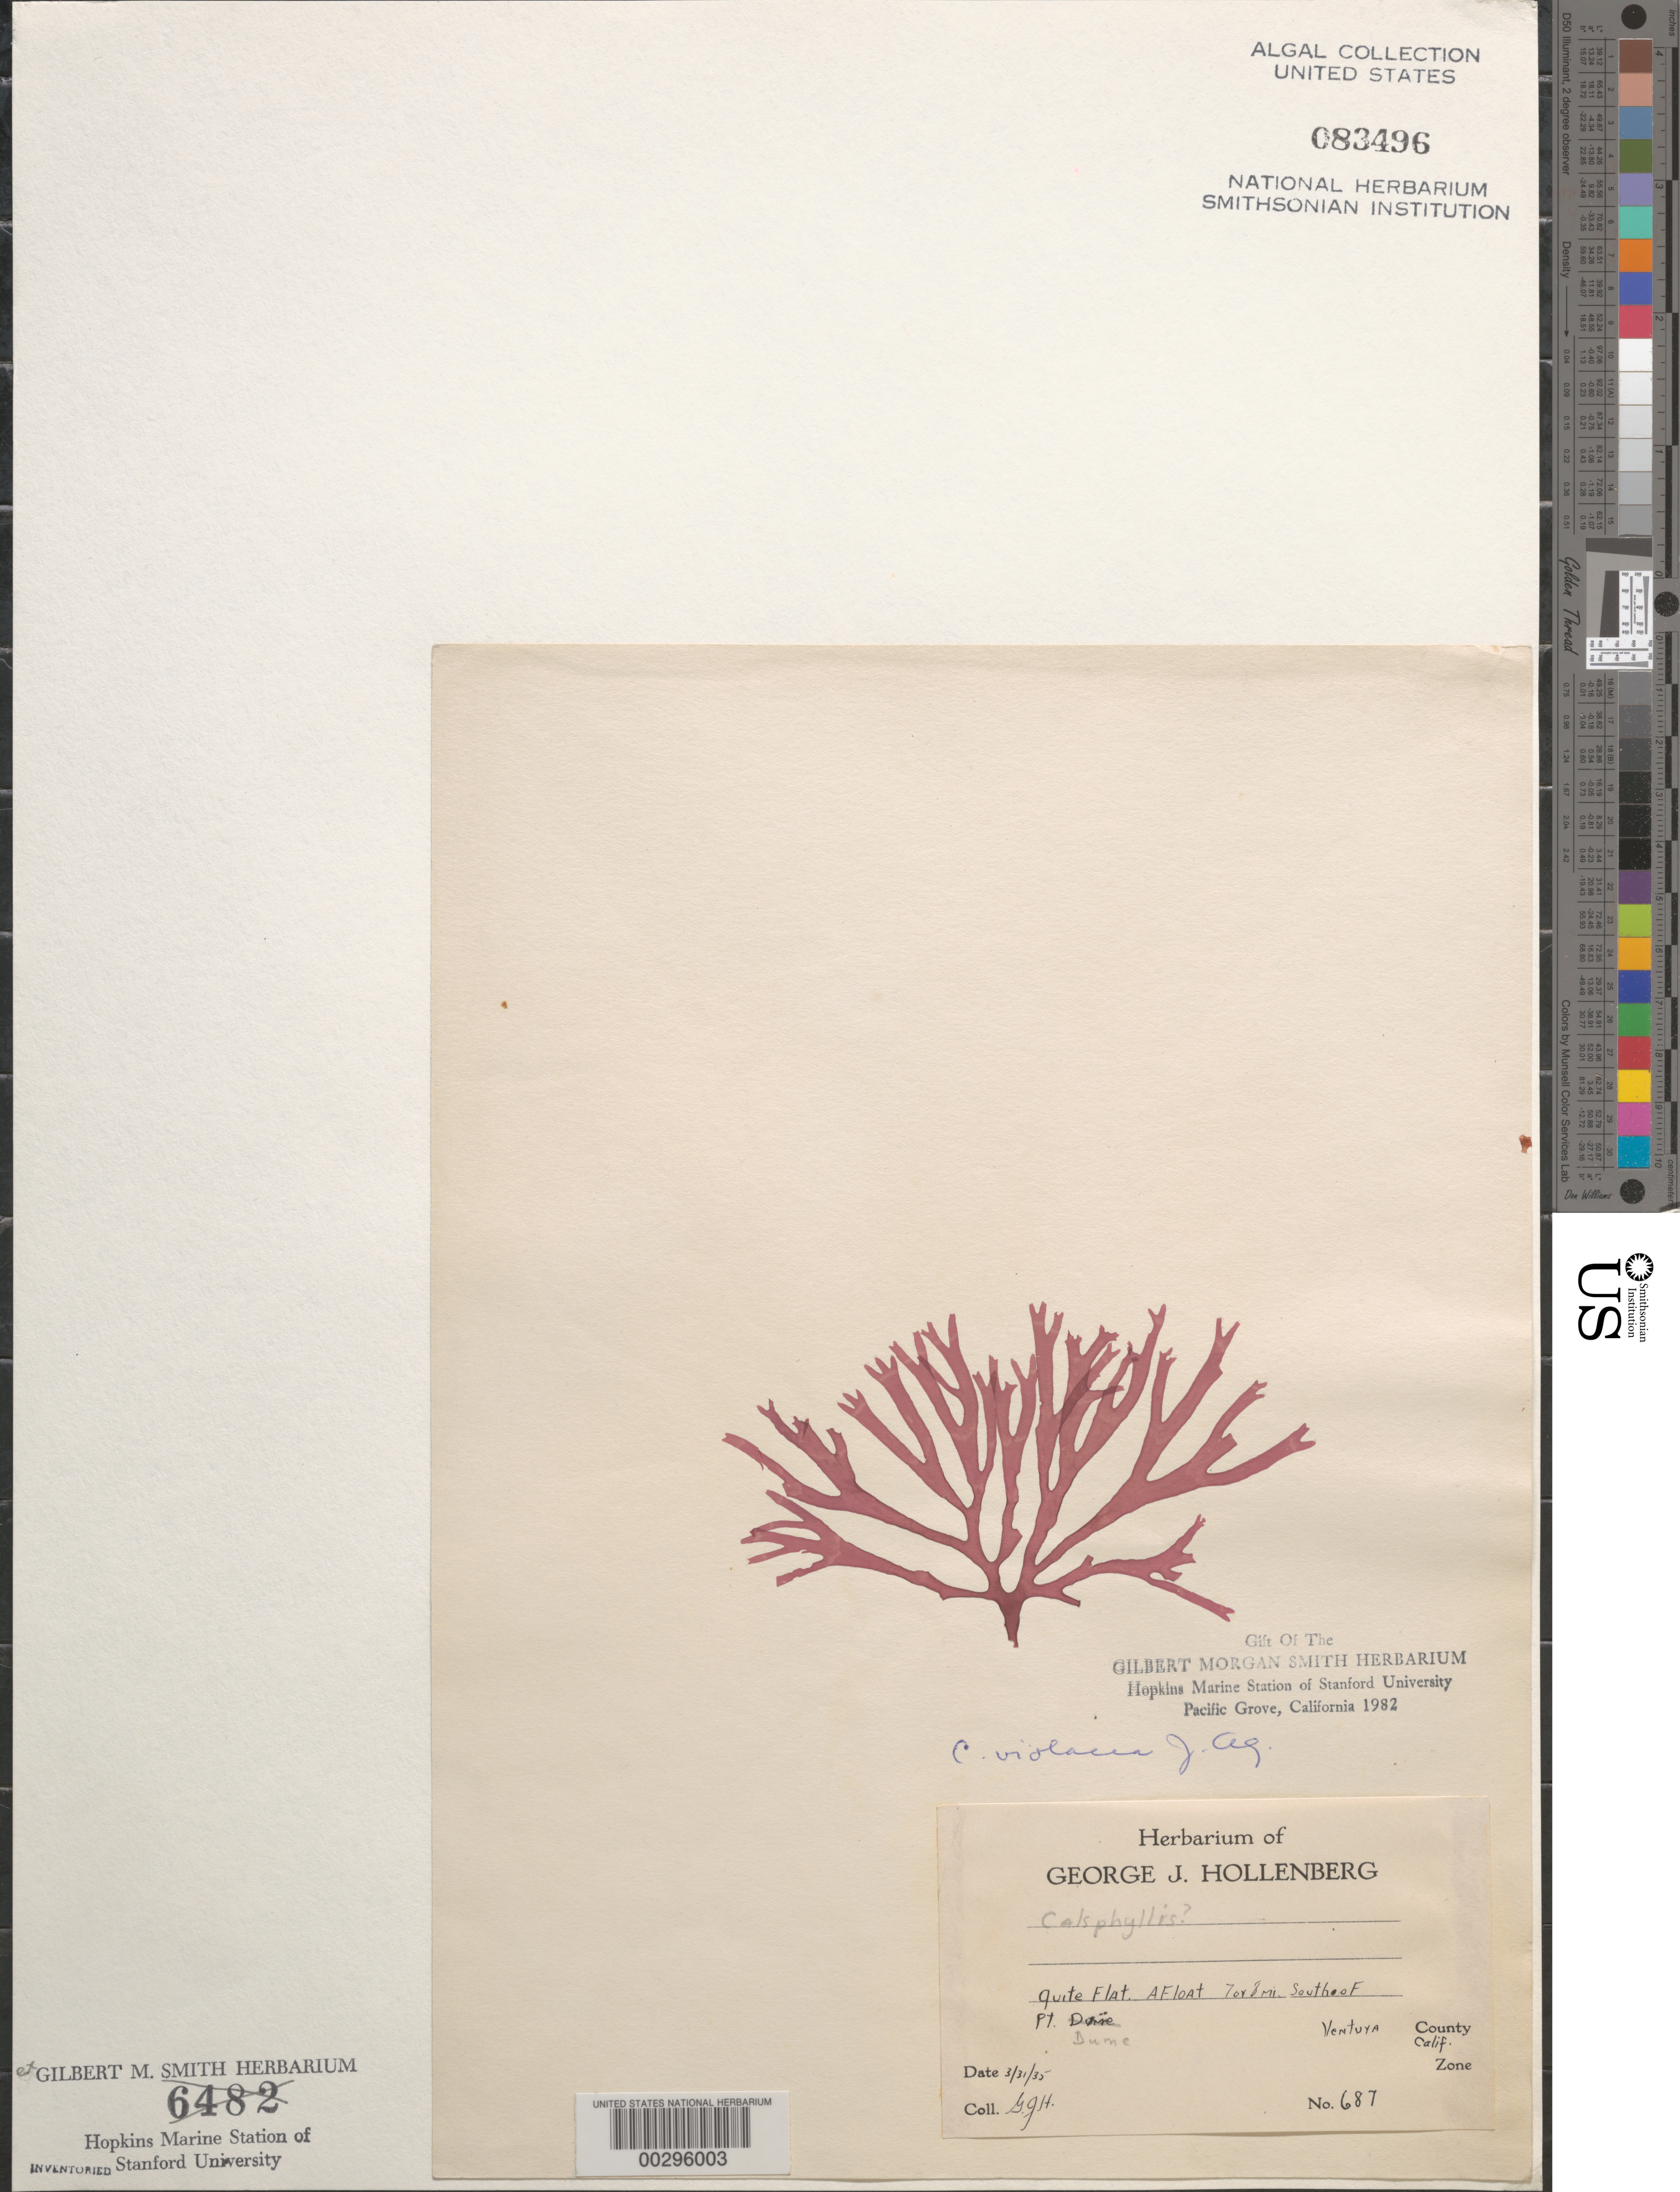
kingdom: Plantae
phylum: Rhodophyta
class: Florideophyceae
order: Gigartinales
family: Kallymeniaceae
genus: Callophyllis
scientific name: Callophyllis violacea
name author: J. Agardh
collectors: G. Hollenberg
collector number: GJH 687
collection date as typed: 31 Mar 1935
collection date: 1935-03-31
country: United States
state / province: California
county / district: Ventura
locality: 7 or 8 miles south of Point Dume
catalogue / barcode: US 83496